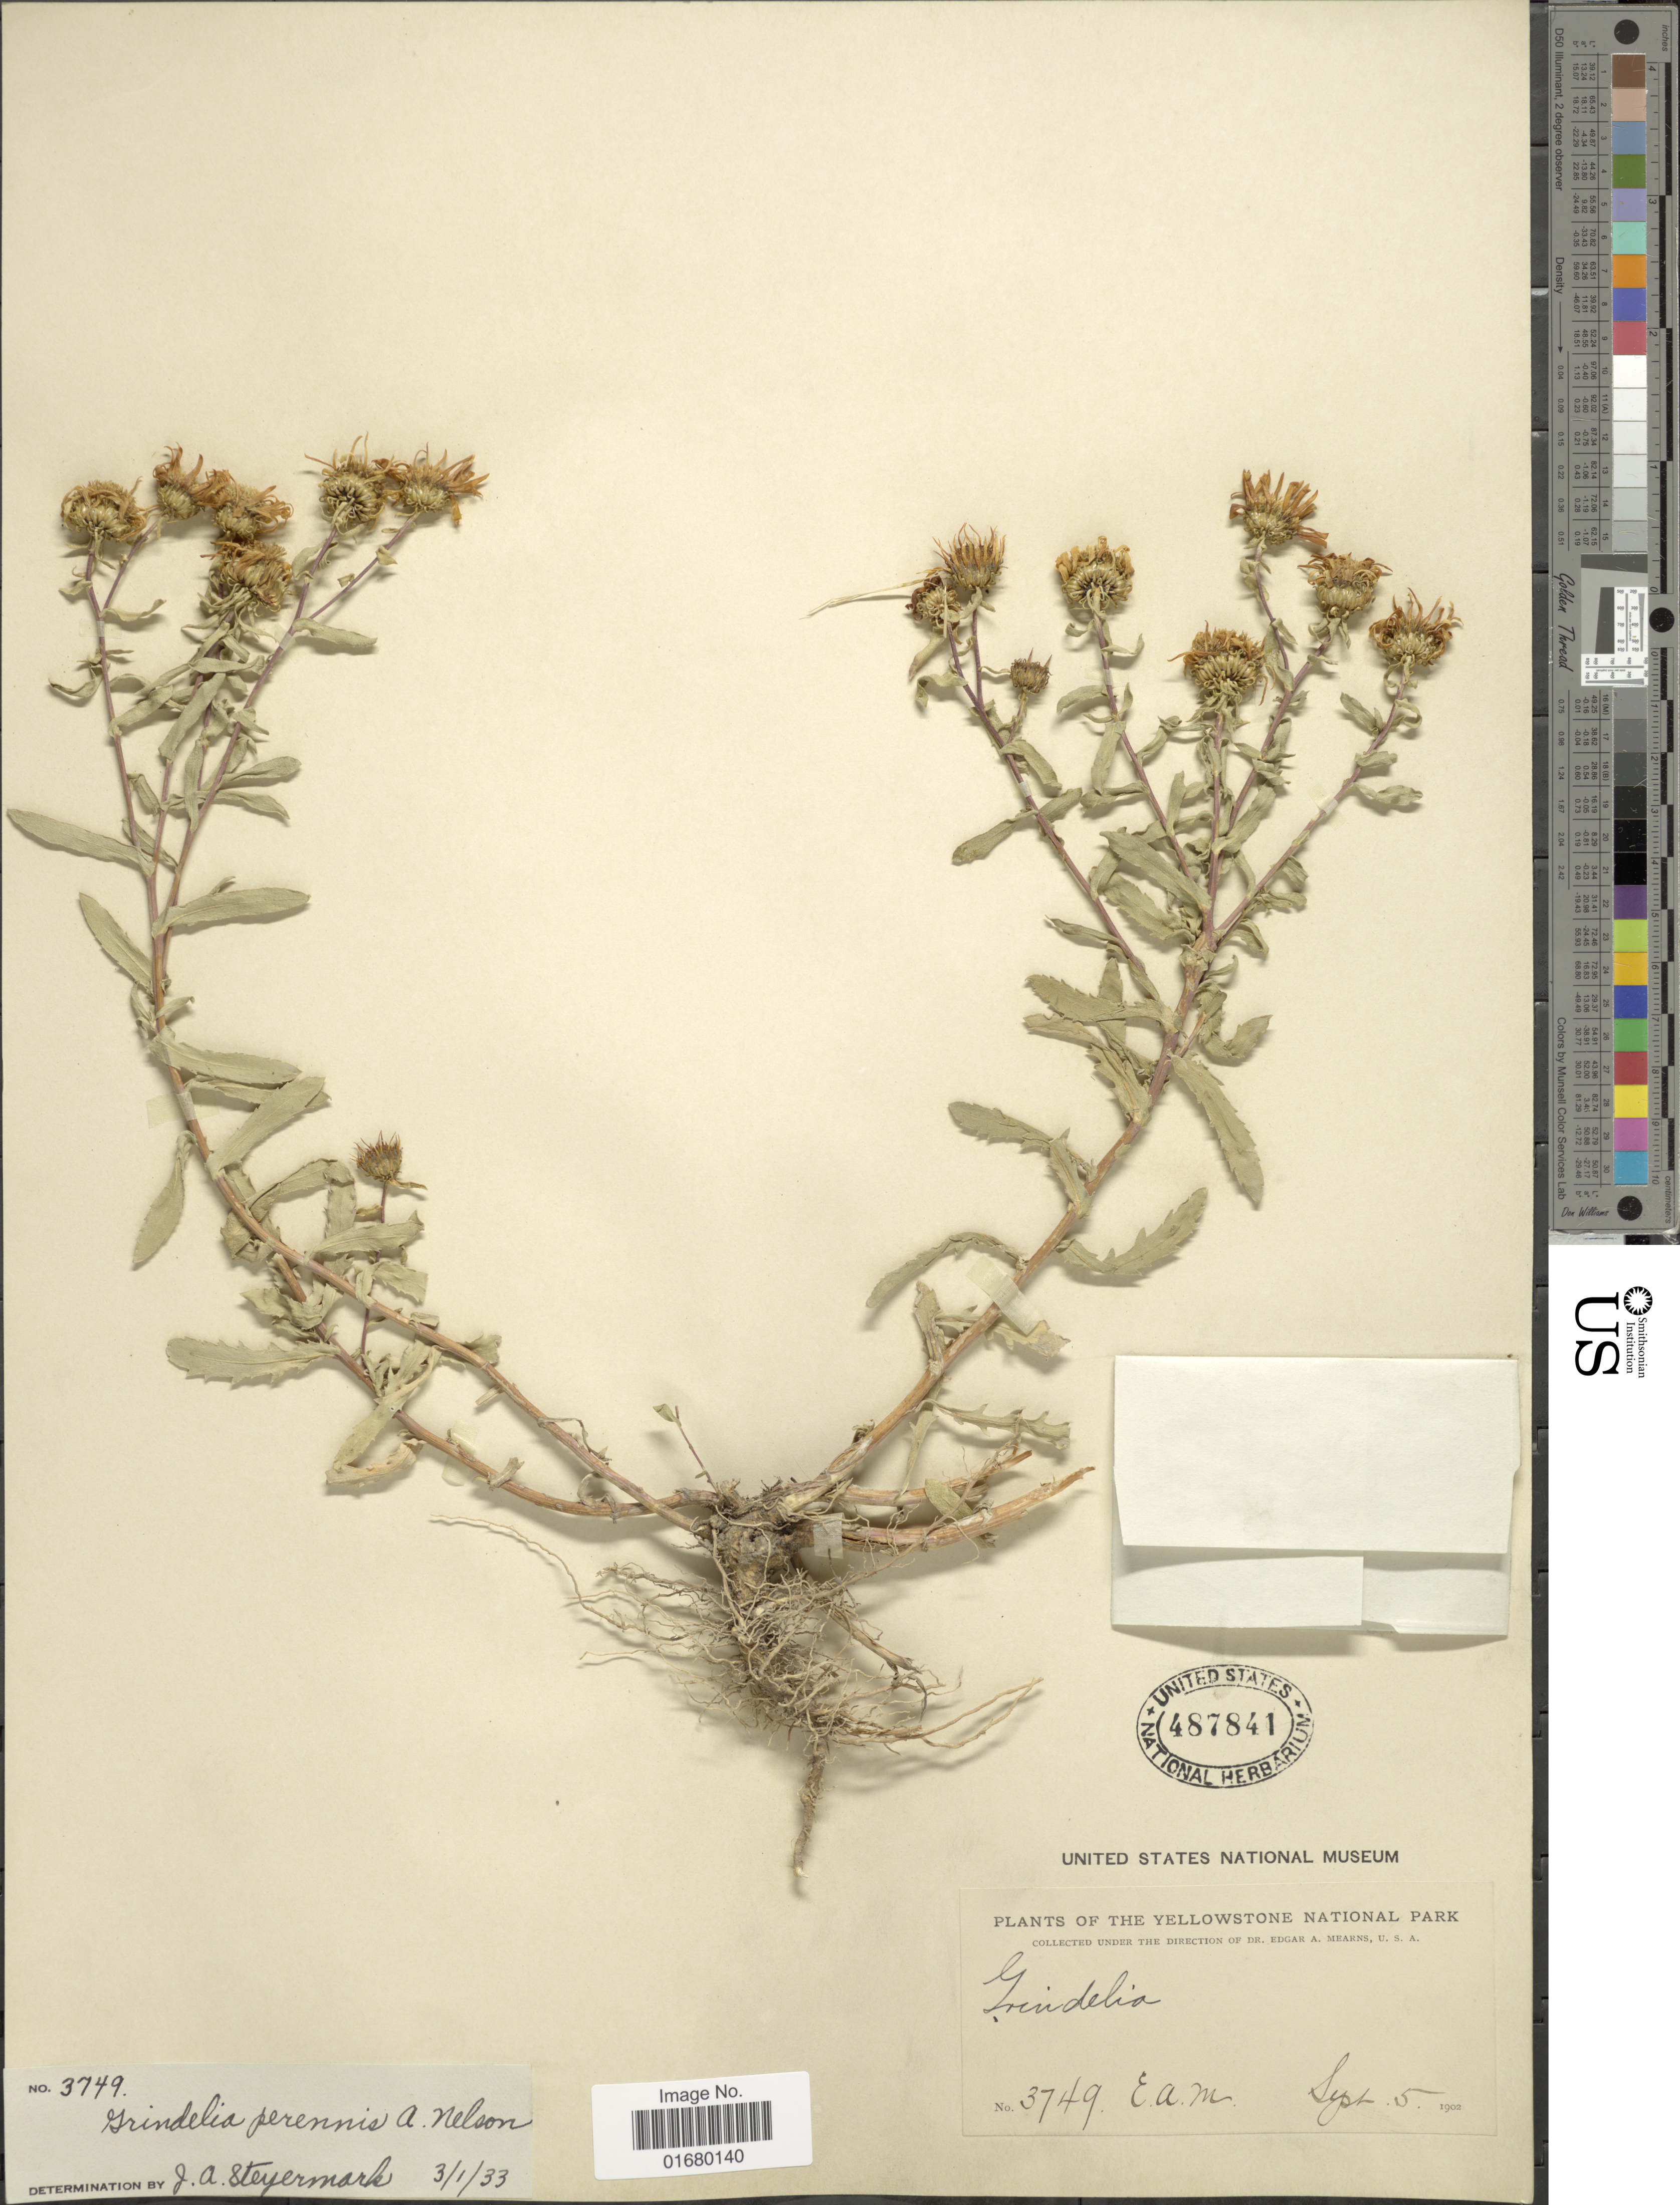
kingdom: Plantae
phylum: Tracheophyta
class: Magnoliopsida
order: Asterales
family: Asteraceae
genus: Grindelia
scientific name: Grindelia perennis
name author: A. Nelson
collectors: E. A. Mearns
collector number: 3749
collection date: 1902-09-05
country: United States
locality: The Yellowstone National Park.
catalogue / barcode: US 487841